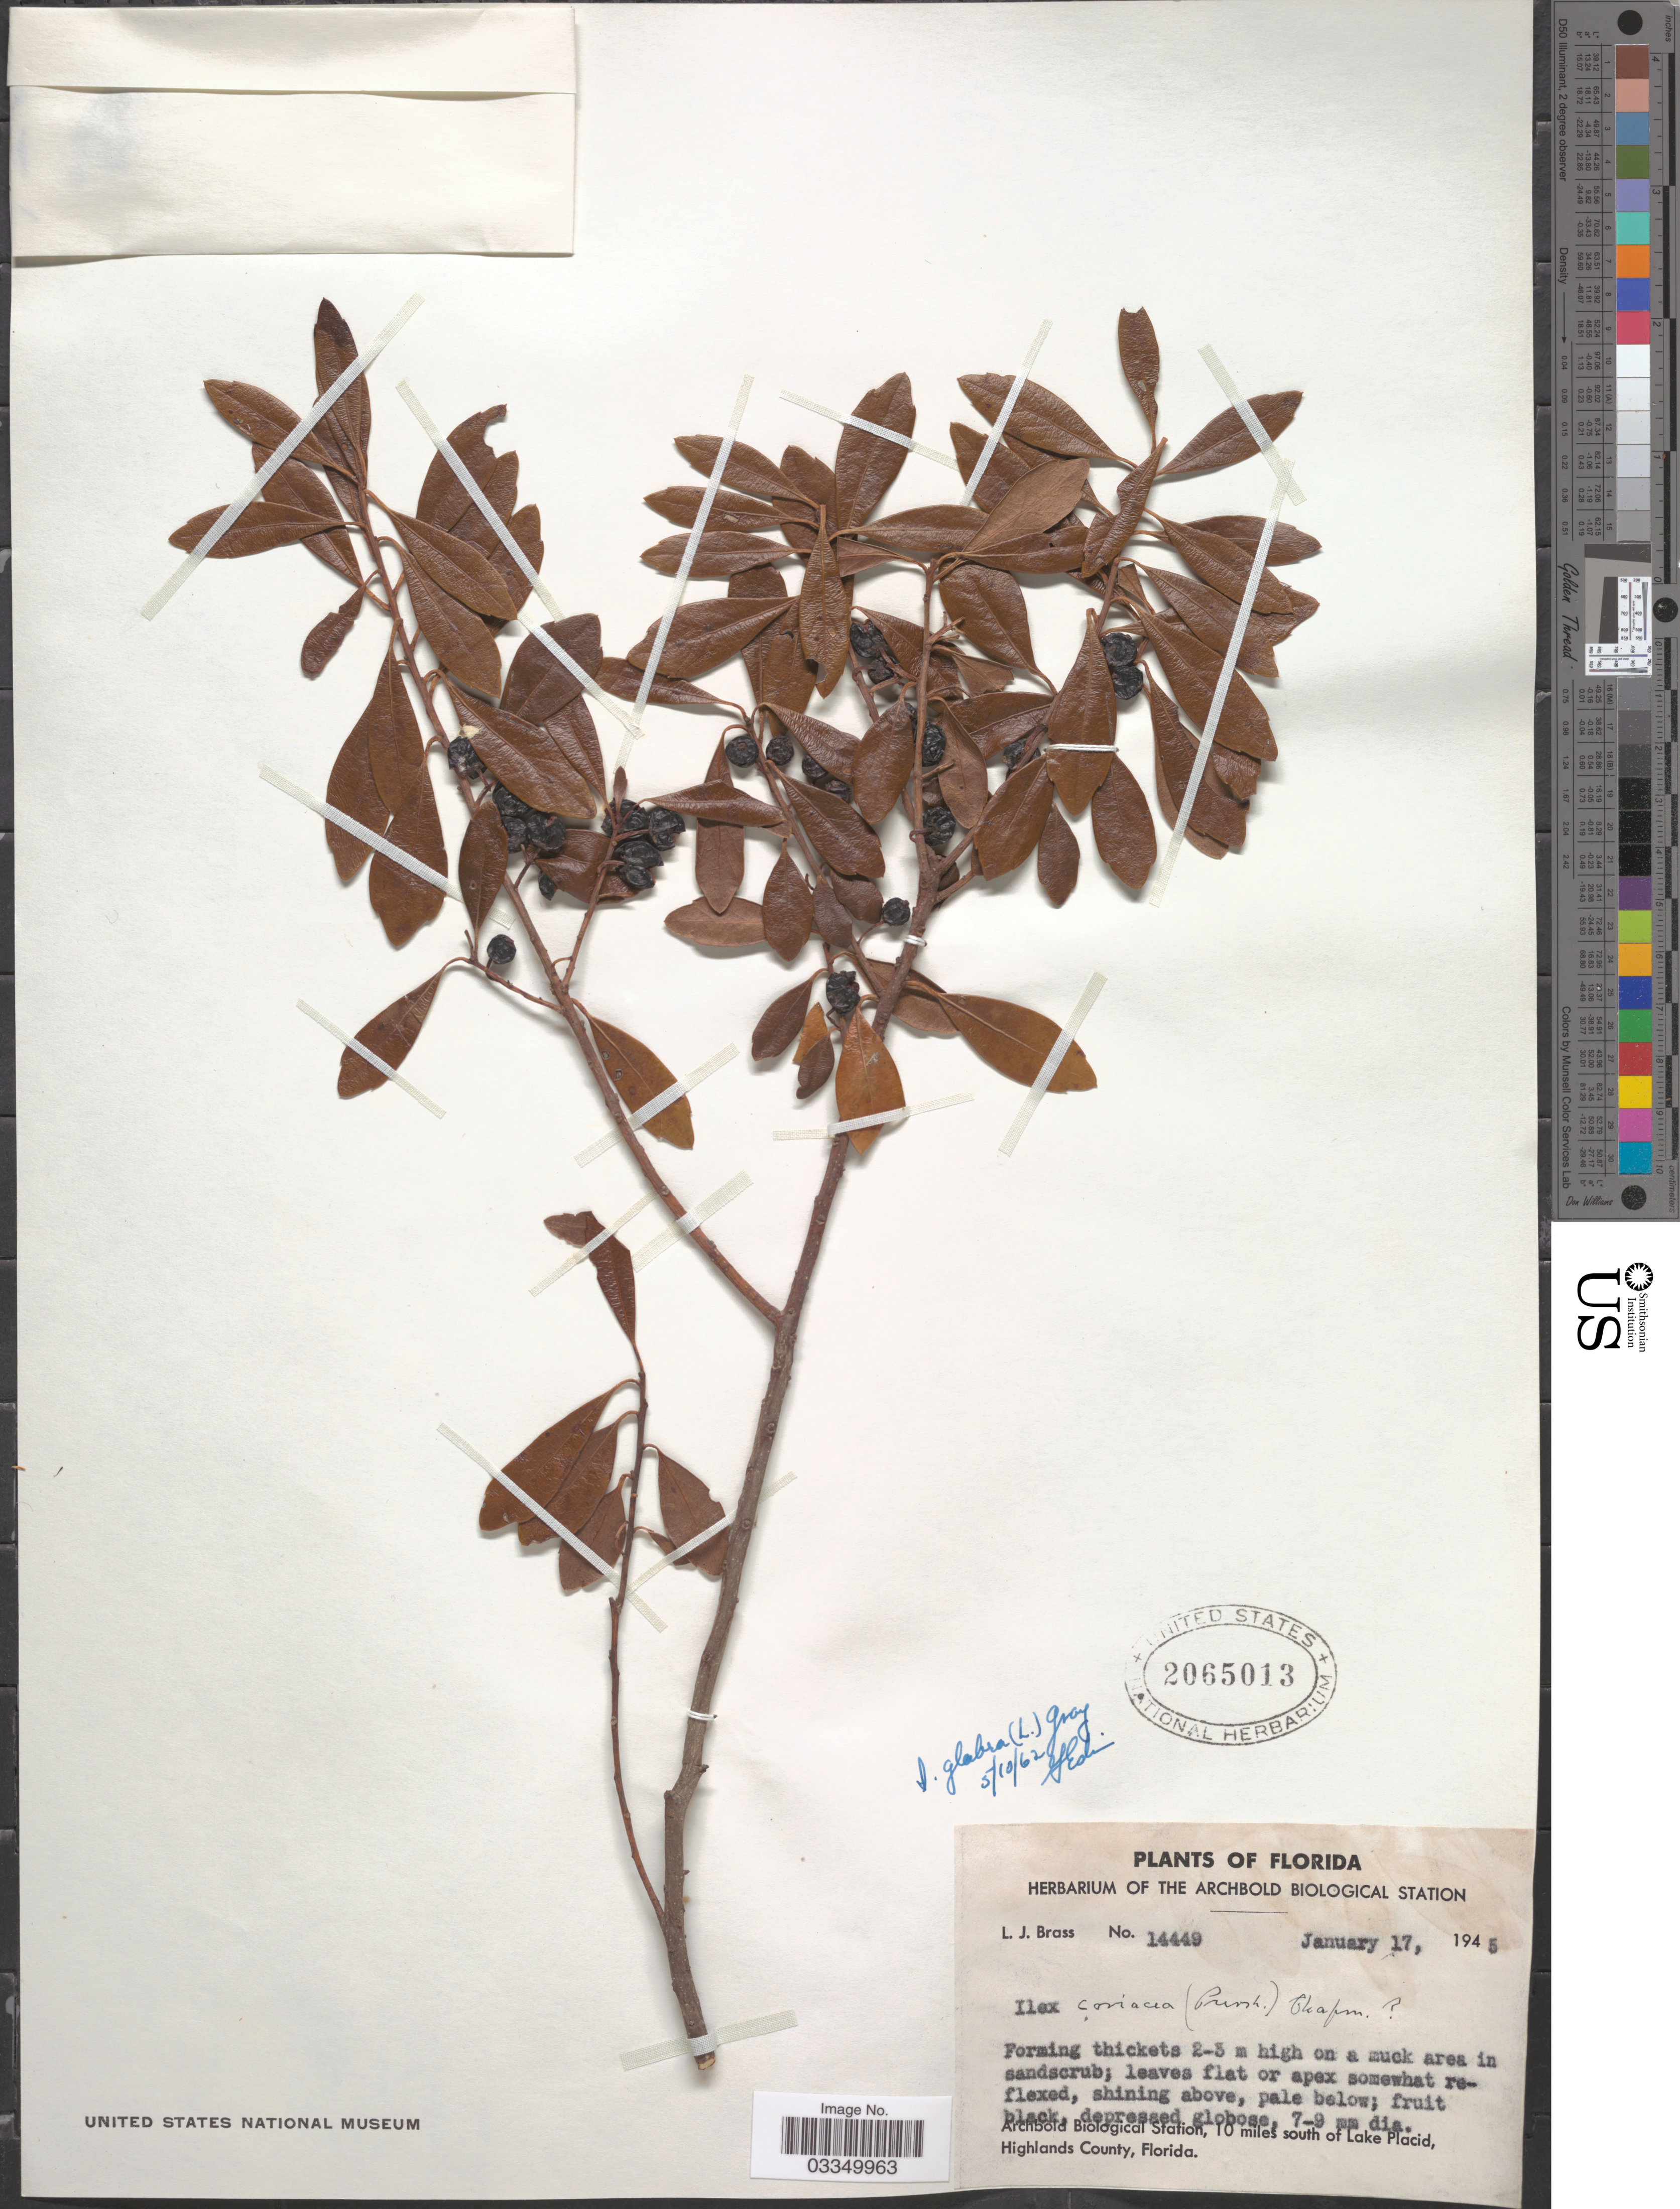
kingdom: Plantae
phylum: Tracheophyta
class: Magnoliopsida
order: Aquifoliales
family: Aquifoliaceae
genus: Ilex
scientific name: Ilex glabra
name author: (L.) A. Gray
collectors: L. J. Brass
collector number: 14449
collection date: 1945-01-17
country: United States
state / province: Florida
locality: Archbold Biological Station, 10 miles south of Lake Placid, Highlands County.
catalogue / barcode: US 2065013